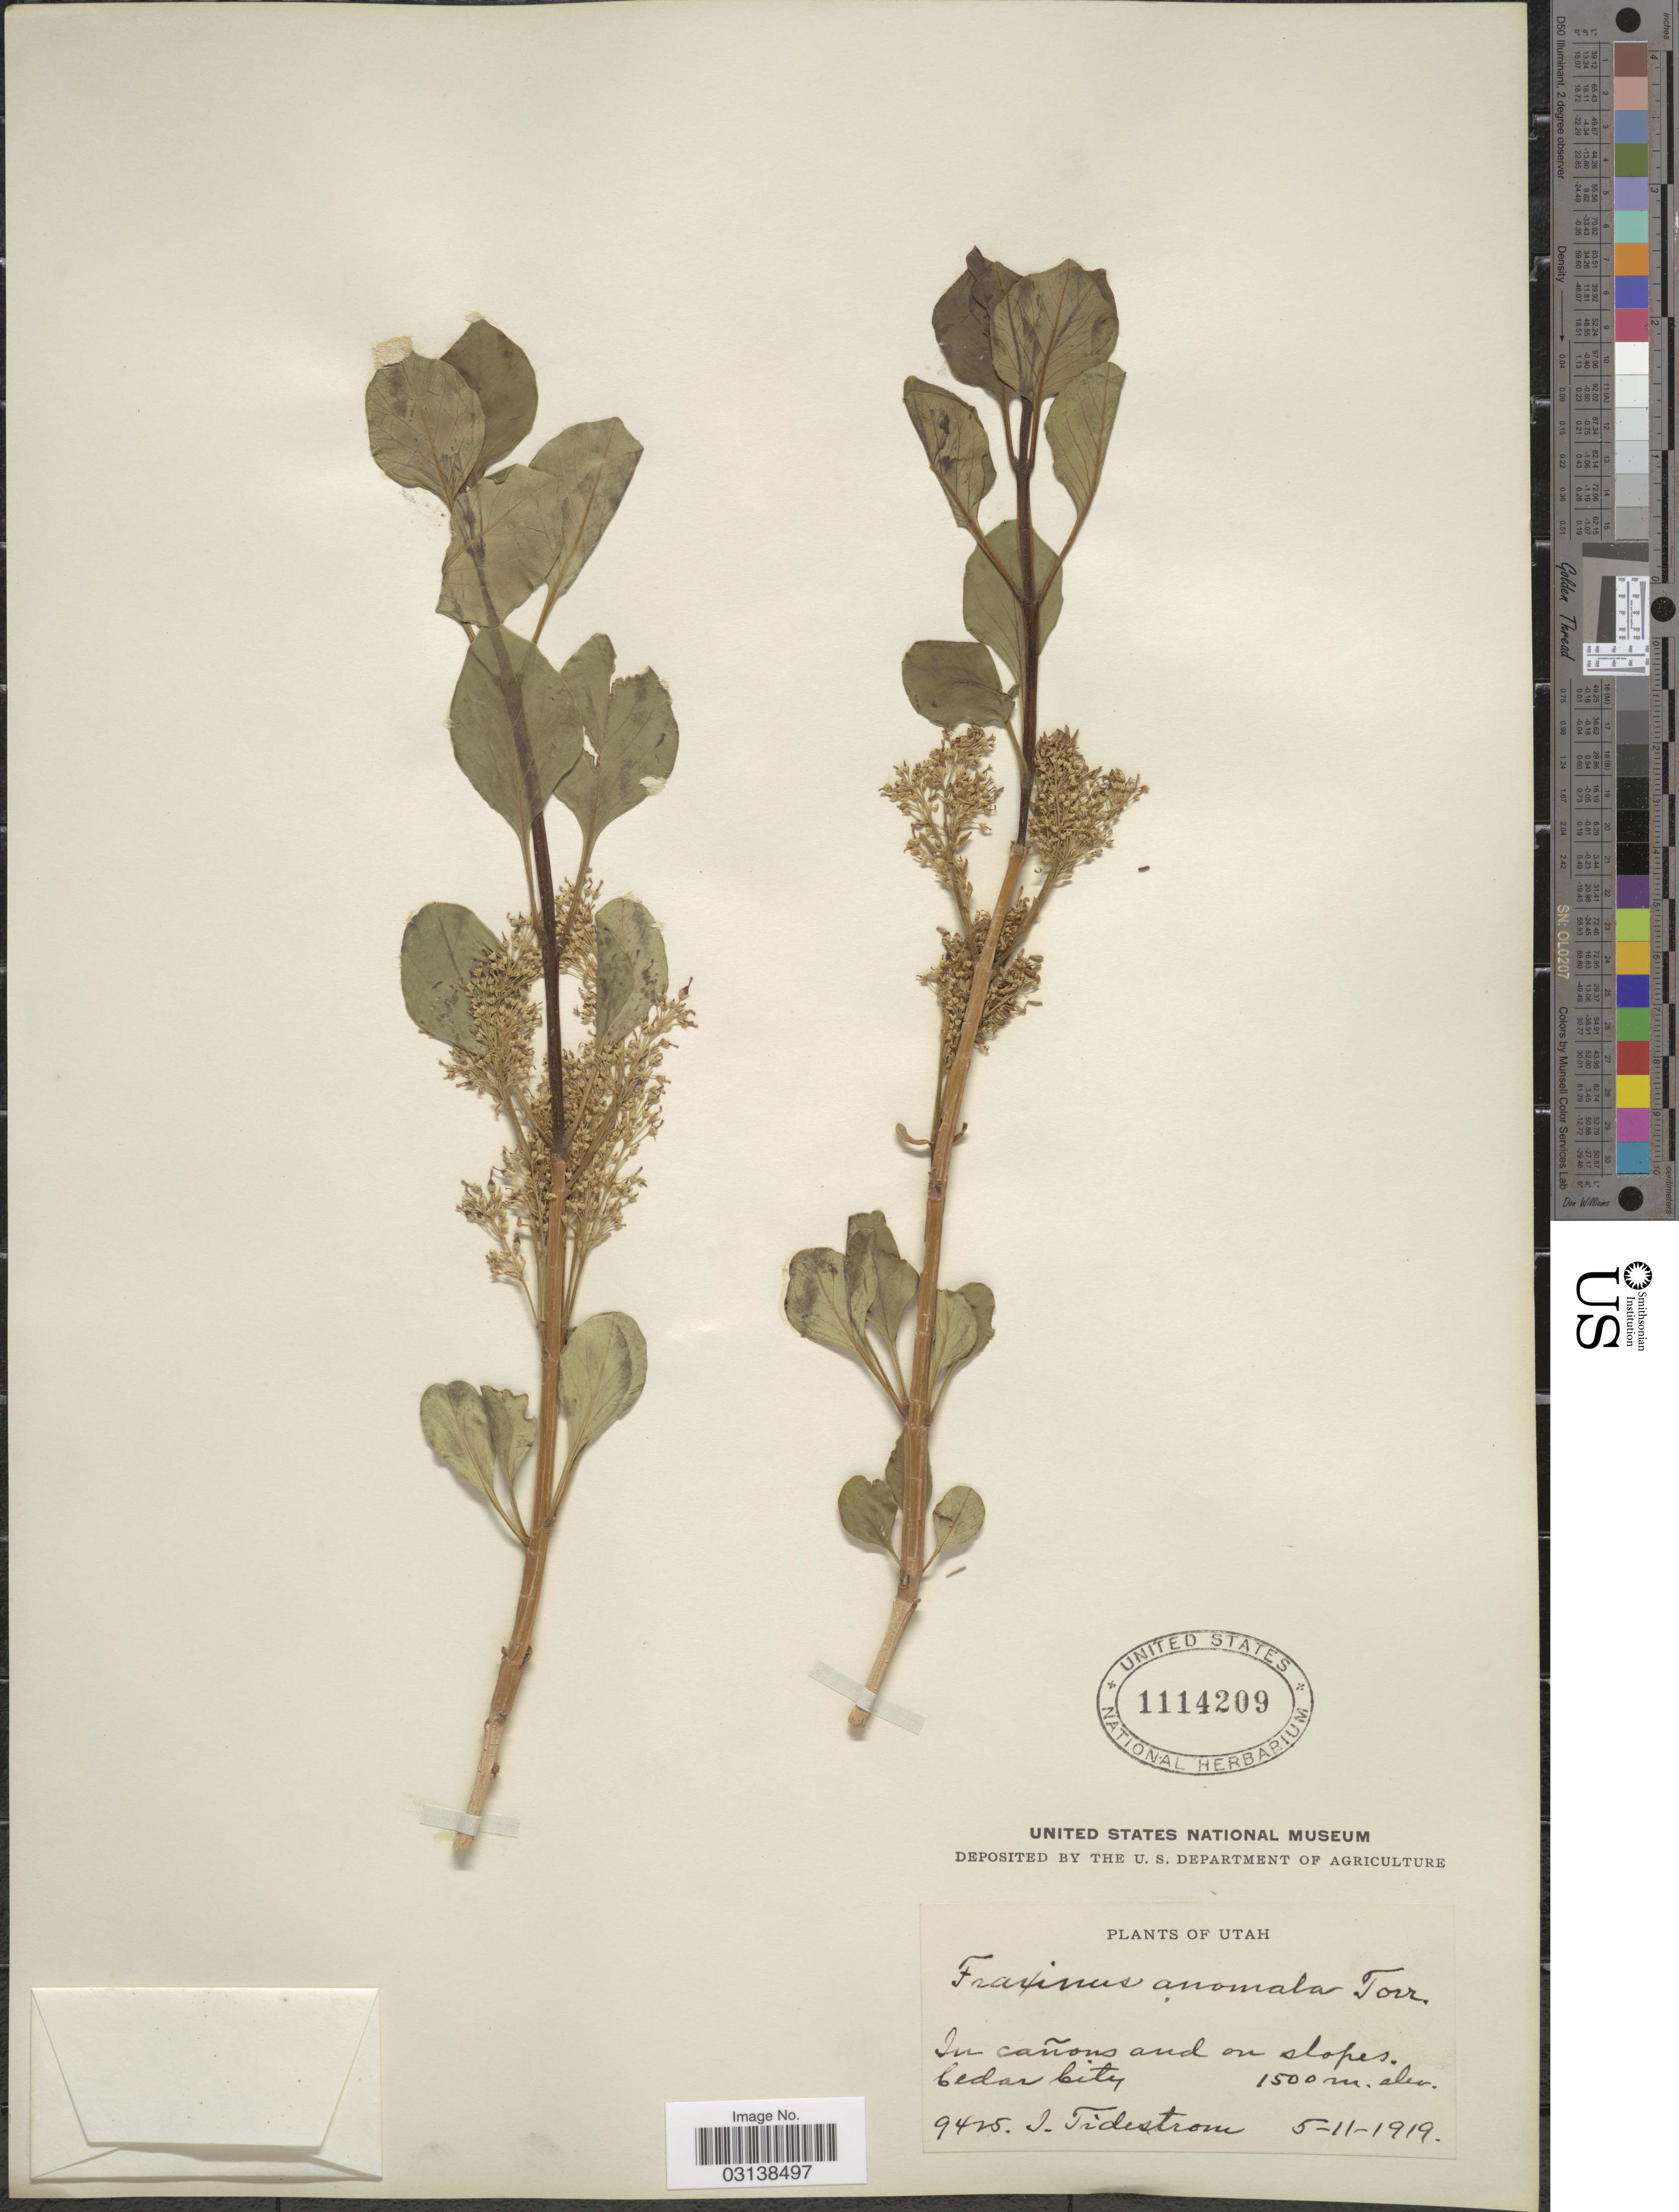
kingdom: Plantae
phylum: Tracheophyta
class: Magnoliopsida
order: Lamiales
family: Oleaceae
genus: Fraxinus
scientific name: Fraxinus anomala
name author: Torr. ex S. Watson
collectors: I. F. Tidestrom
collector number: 9425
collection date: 1919-05-11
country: United States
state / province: Utah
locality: In cañons and on slopes. Cedar City.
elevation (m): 1500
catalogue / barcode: US 1114209